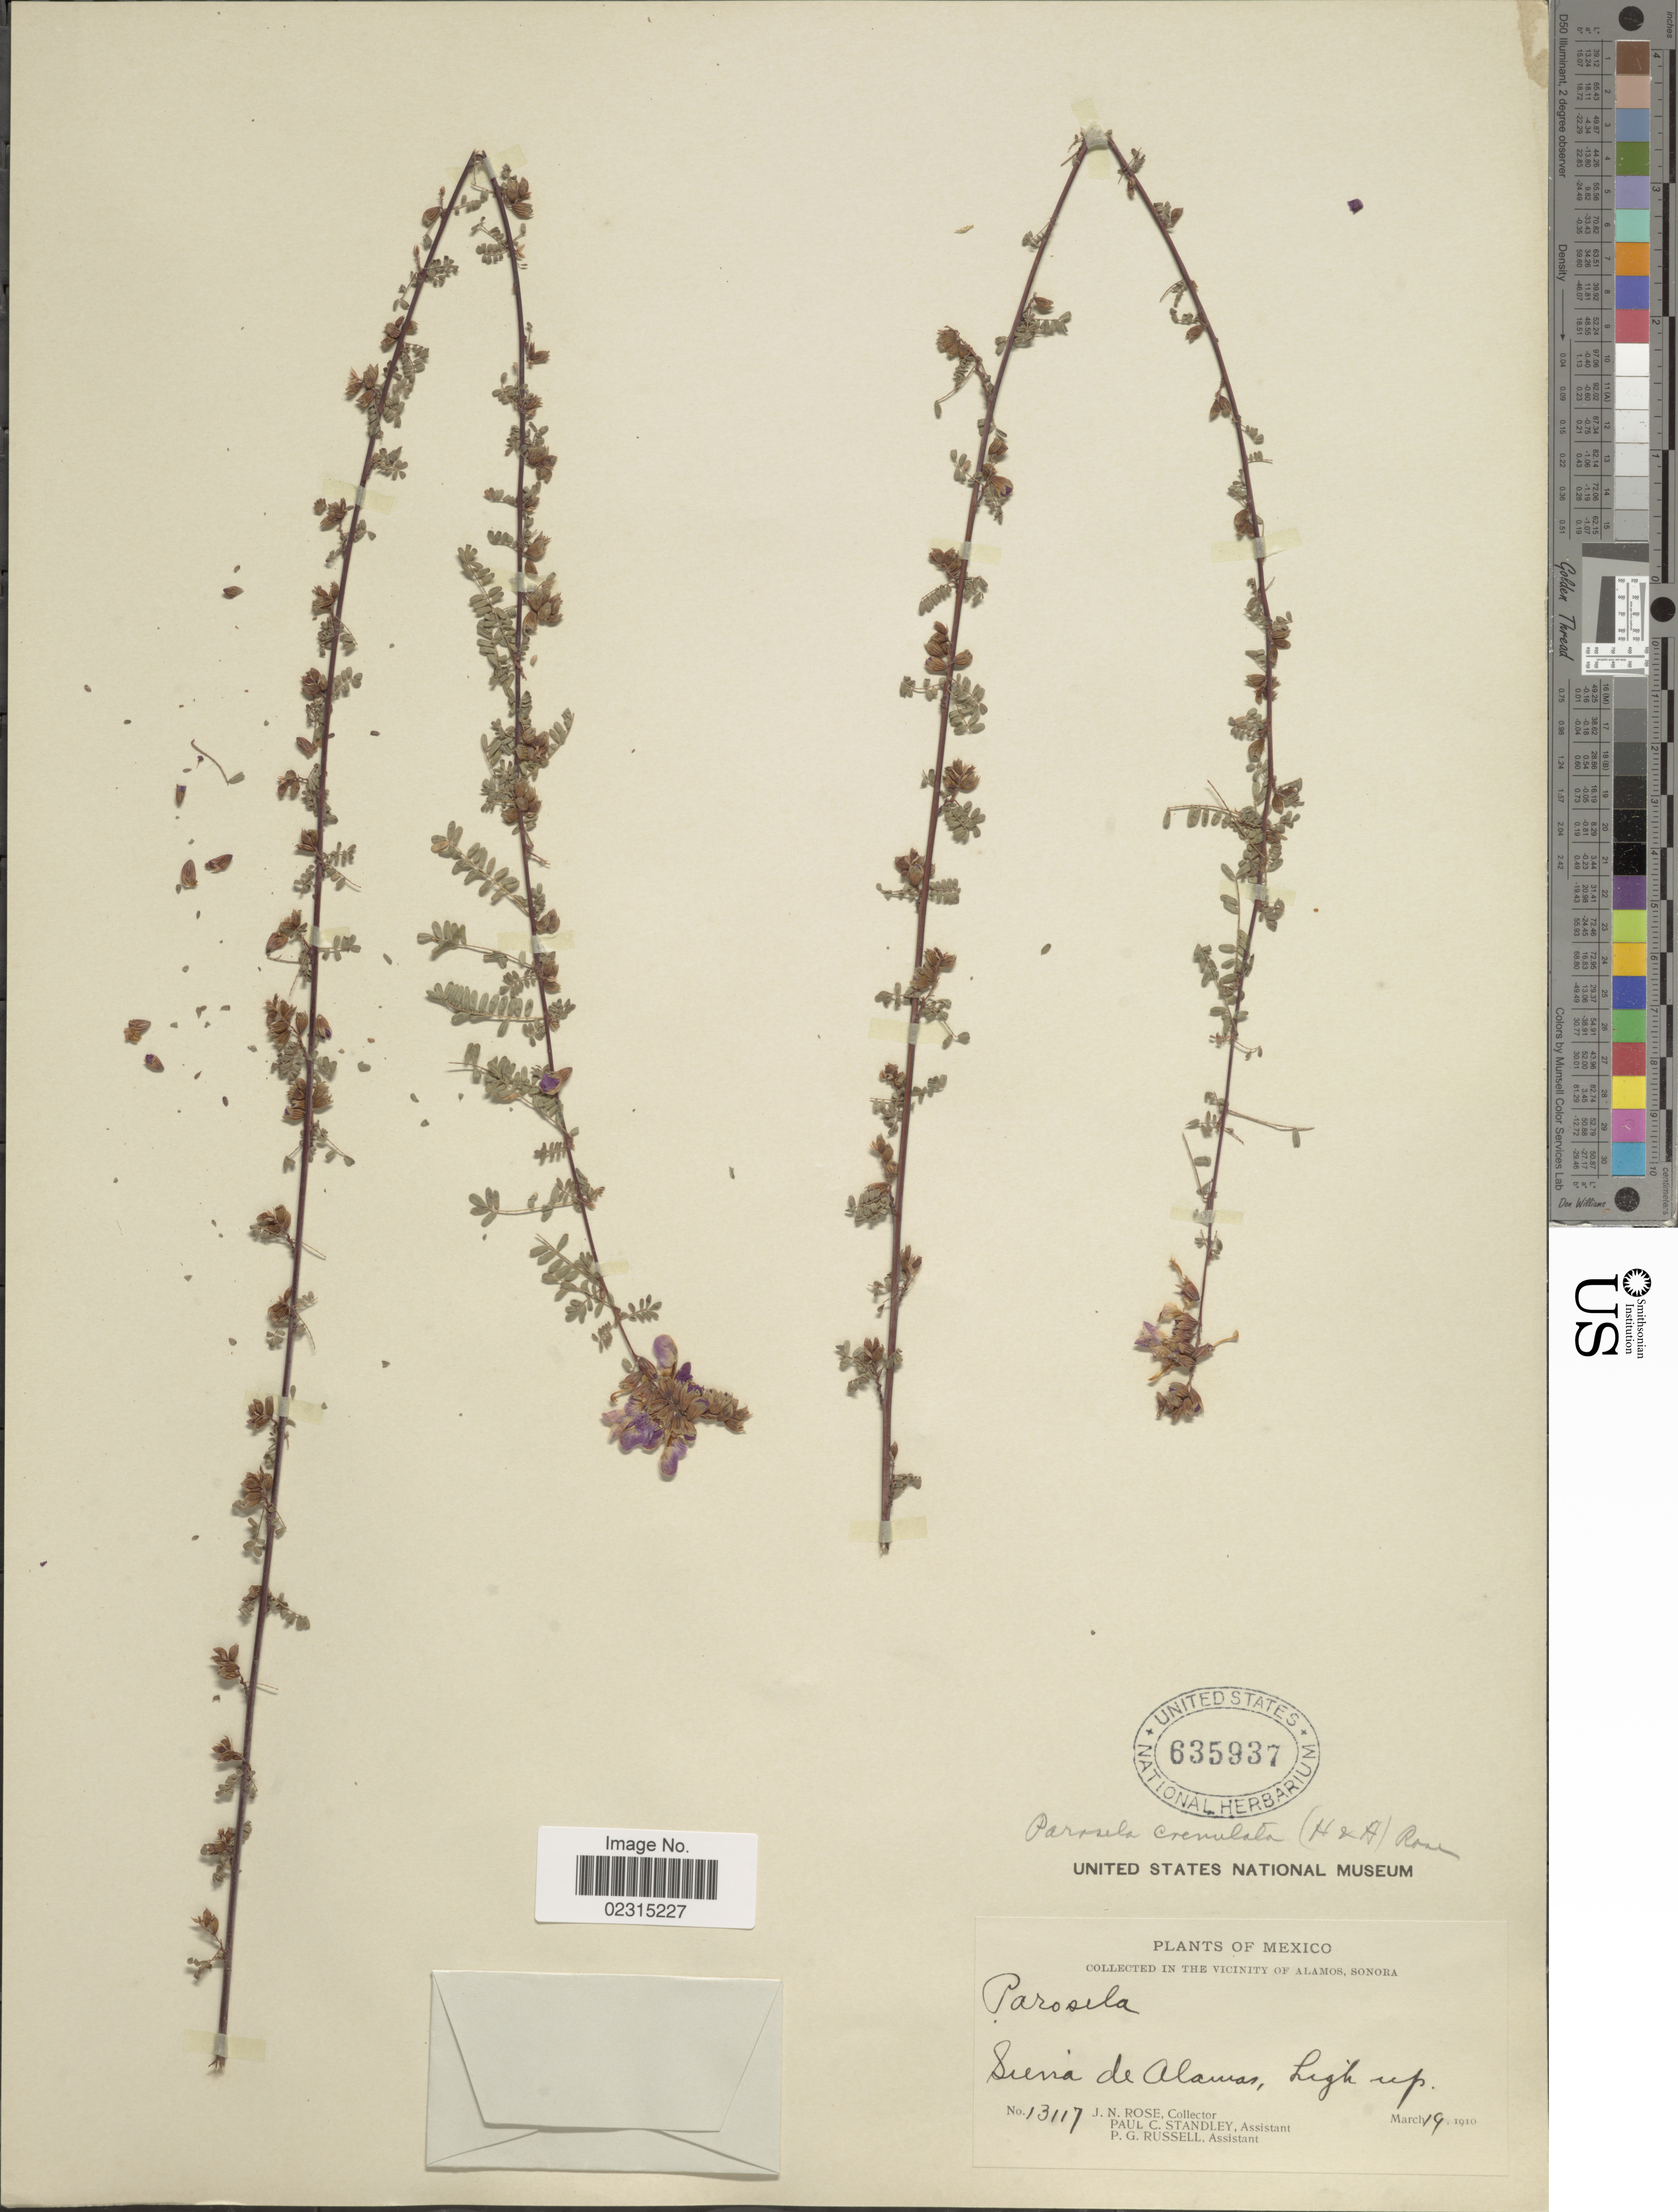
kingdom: Plantae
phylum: Tracheophyta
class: Magnoliopsida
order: Fabales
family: Fabaceae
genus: Marina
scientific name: Marina crenulata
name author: (Hook.) Barneby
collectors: J. N. Rose, P. C. Standley & P. G. Russell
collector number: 13117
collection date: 1910-03-19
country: Mexico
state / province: Sonora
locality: In the Vicinity, Sierra de Alamas, high up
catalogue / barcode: US 635937